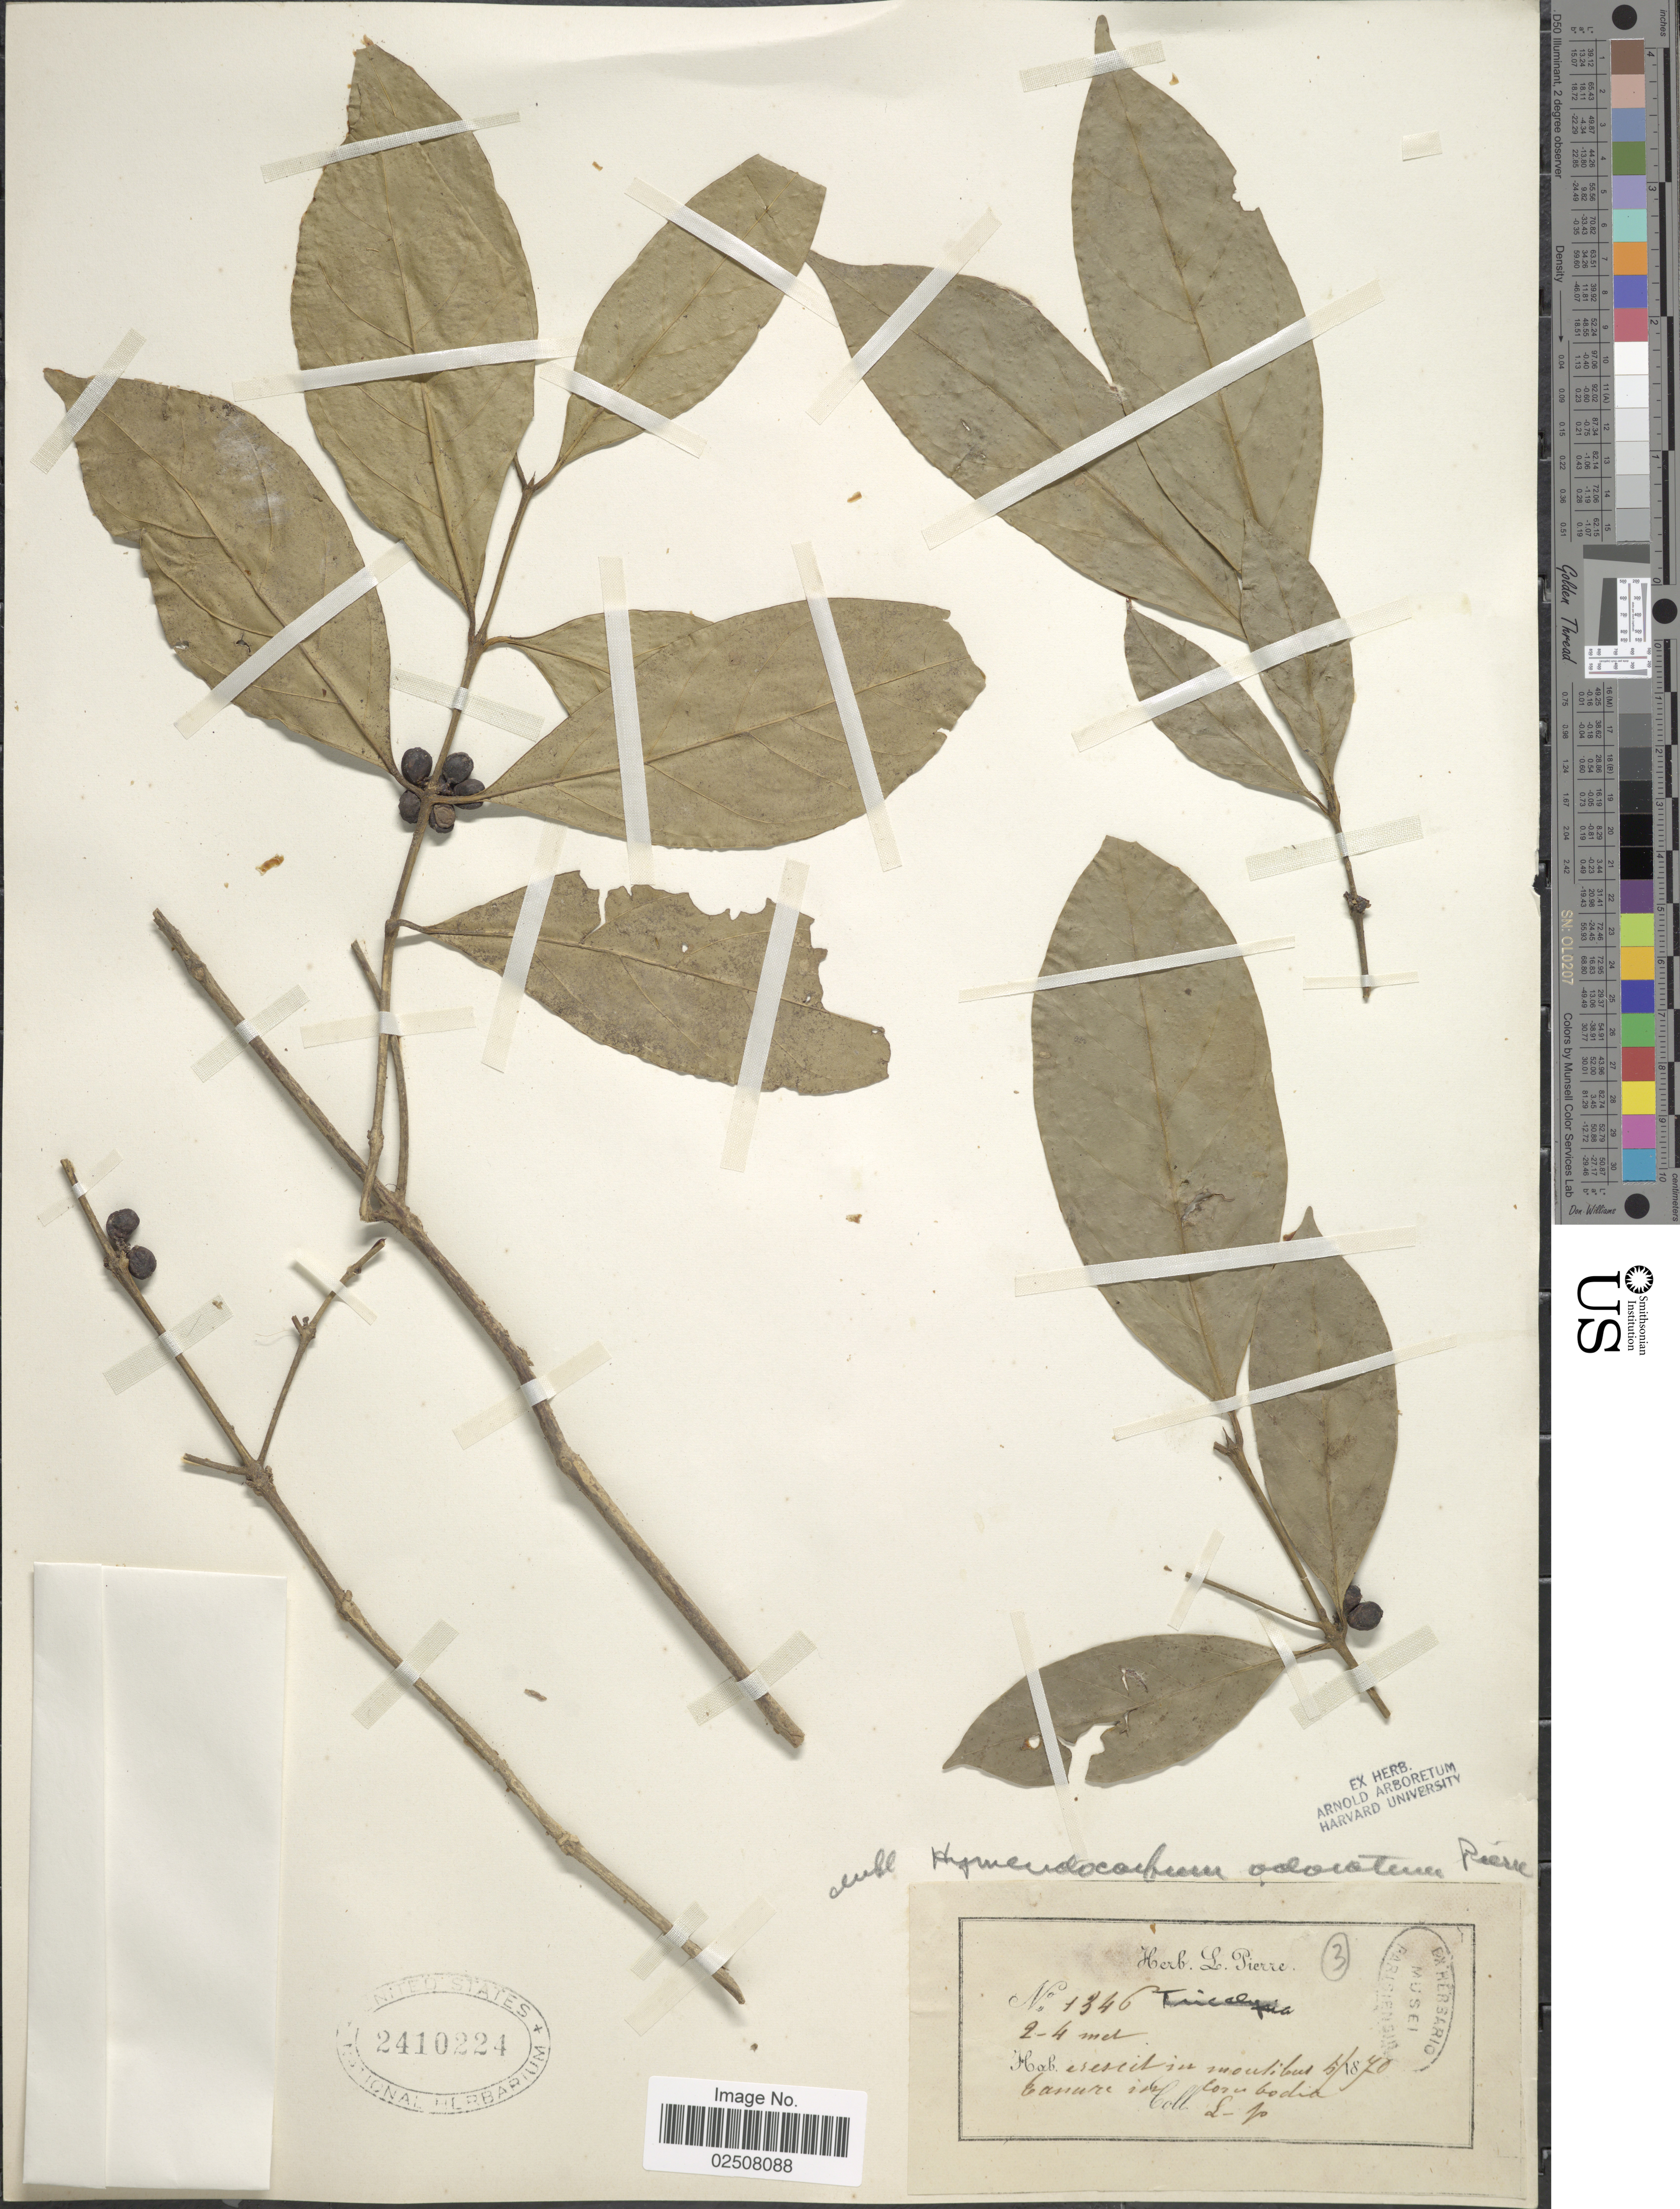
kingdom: Plantae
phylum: Tracheophyta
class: Magnoliopsida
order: Gentianales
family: Rubiaceae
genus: Nostolachma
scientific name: Nostolachma odorata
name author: (Pierre ex Pit.) J.-F. Leroy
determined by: Strong, Mark T., (BOT), Smithsonian Institution - National Museum of Natural History (UNITED STATES)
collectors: L. Pierre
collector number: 1346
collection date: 1870-05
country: Cambodia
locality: Crescit in montibus [illegible text] in Cambodia[interpreted]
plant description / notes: Possible type material of Hymendocarpum odoratum Pierre ex Pit. in H. Lecomte, Fl. Indo-Chine 3: 339. 1924. Protologue cites Pierre without number.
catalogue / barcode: US 2410224